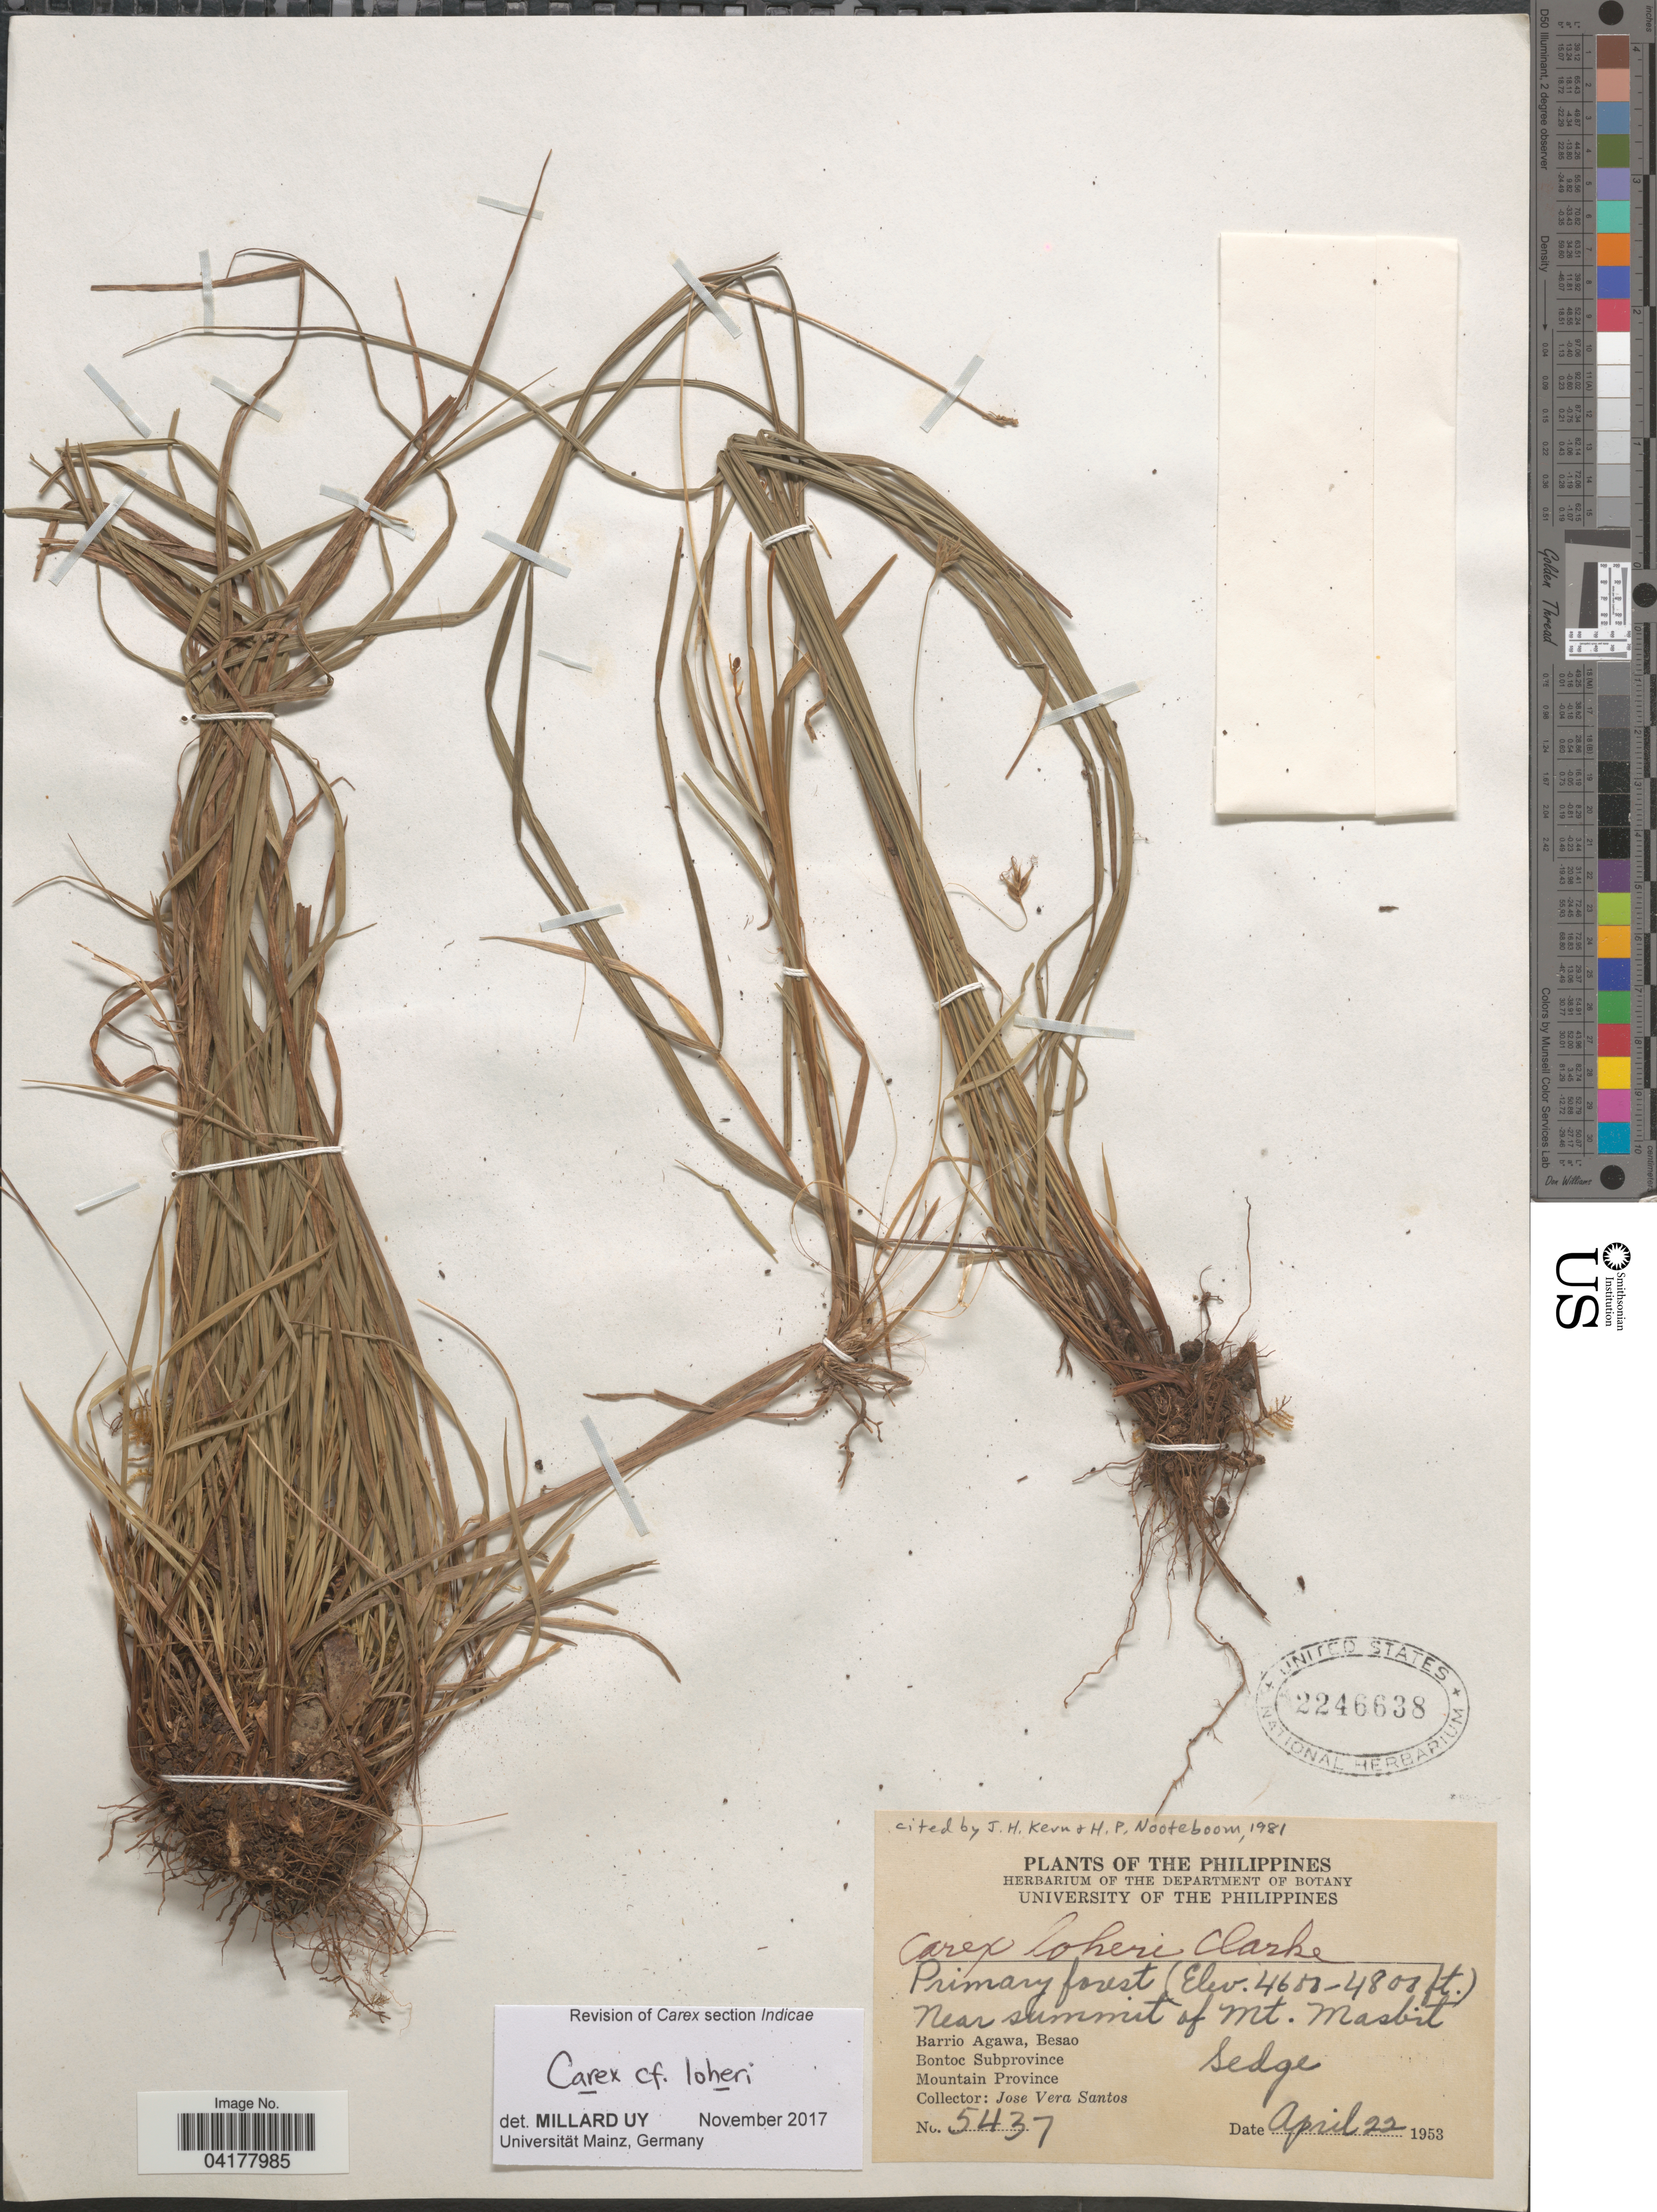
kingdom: Plantae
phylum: Tracheophyta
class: Liliopsida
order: Poales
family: Cyperaceae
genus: Carex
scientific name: Carex loheri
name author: C.B. Clarke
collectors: J. Vera Santos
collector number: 5437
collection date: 1953-04-22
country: Philippines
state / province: Cordillera (Administrative Region)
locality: Near summit of Mt. Masbit. Barri Agawa, Besao. Bontoc Subprovince. Mountain Province.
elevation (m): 1402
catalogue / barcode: US 2246638